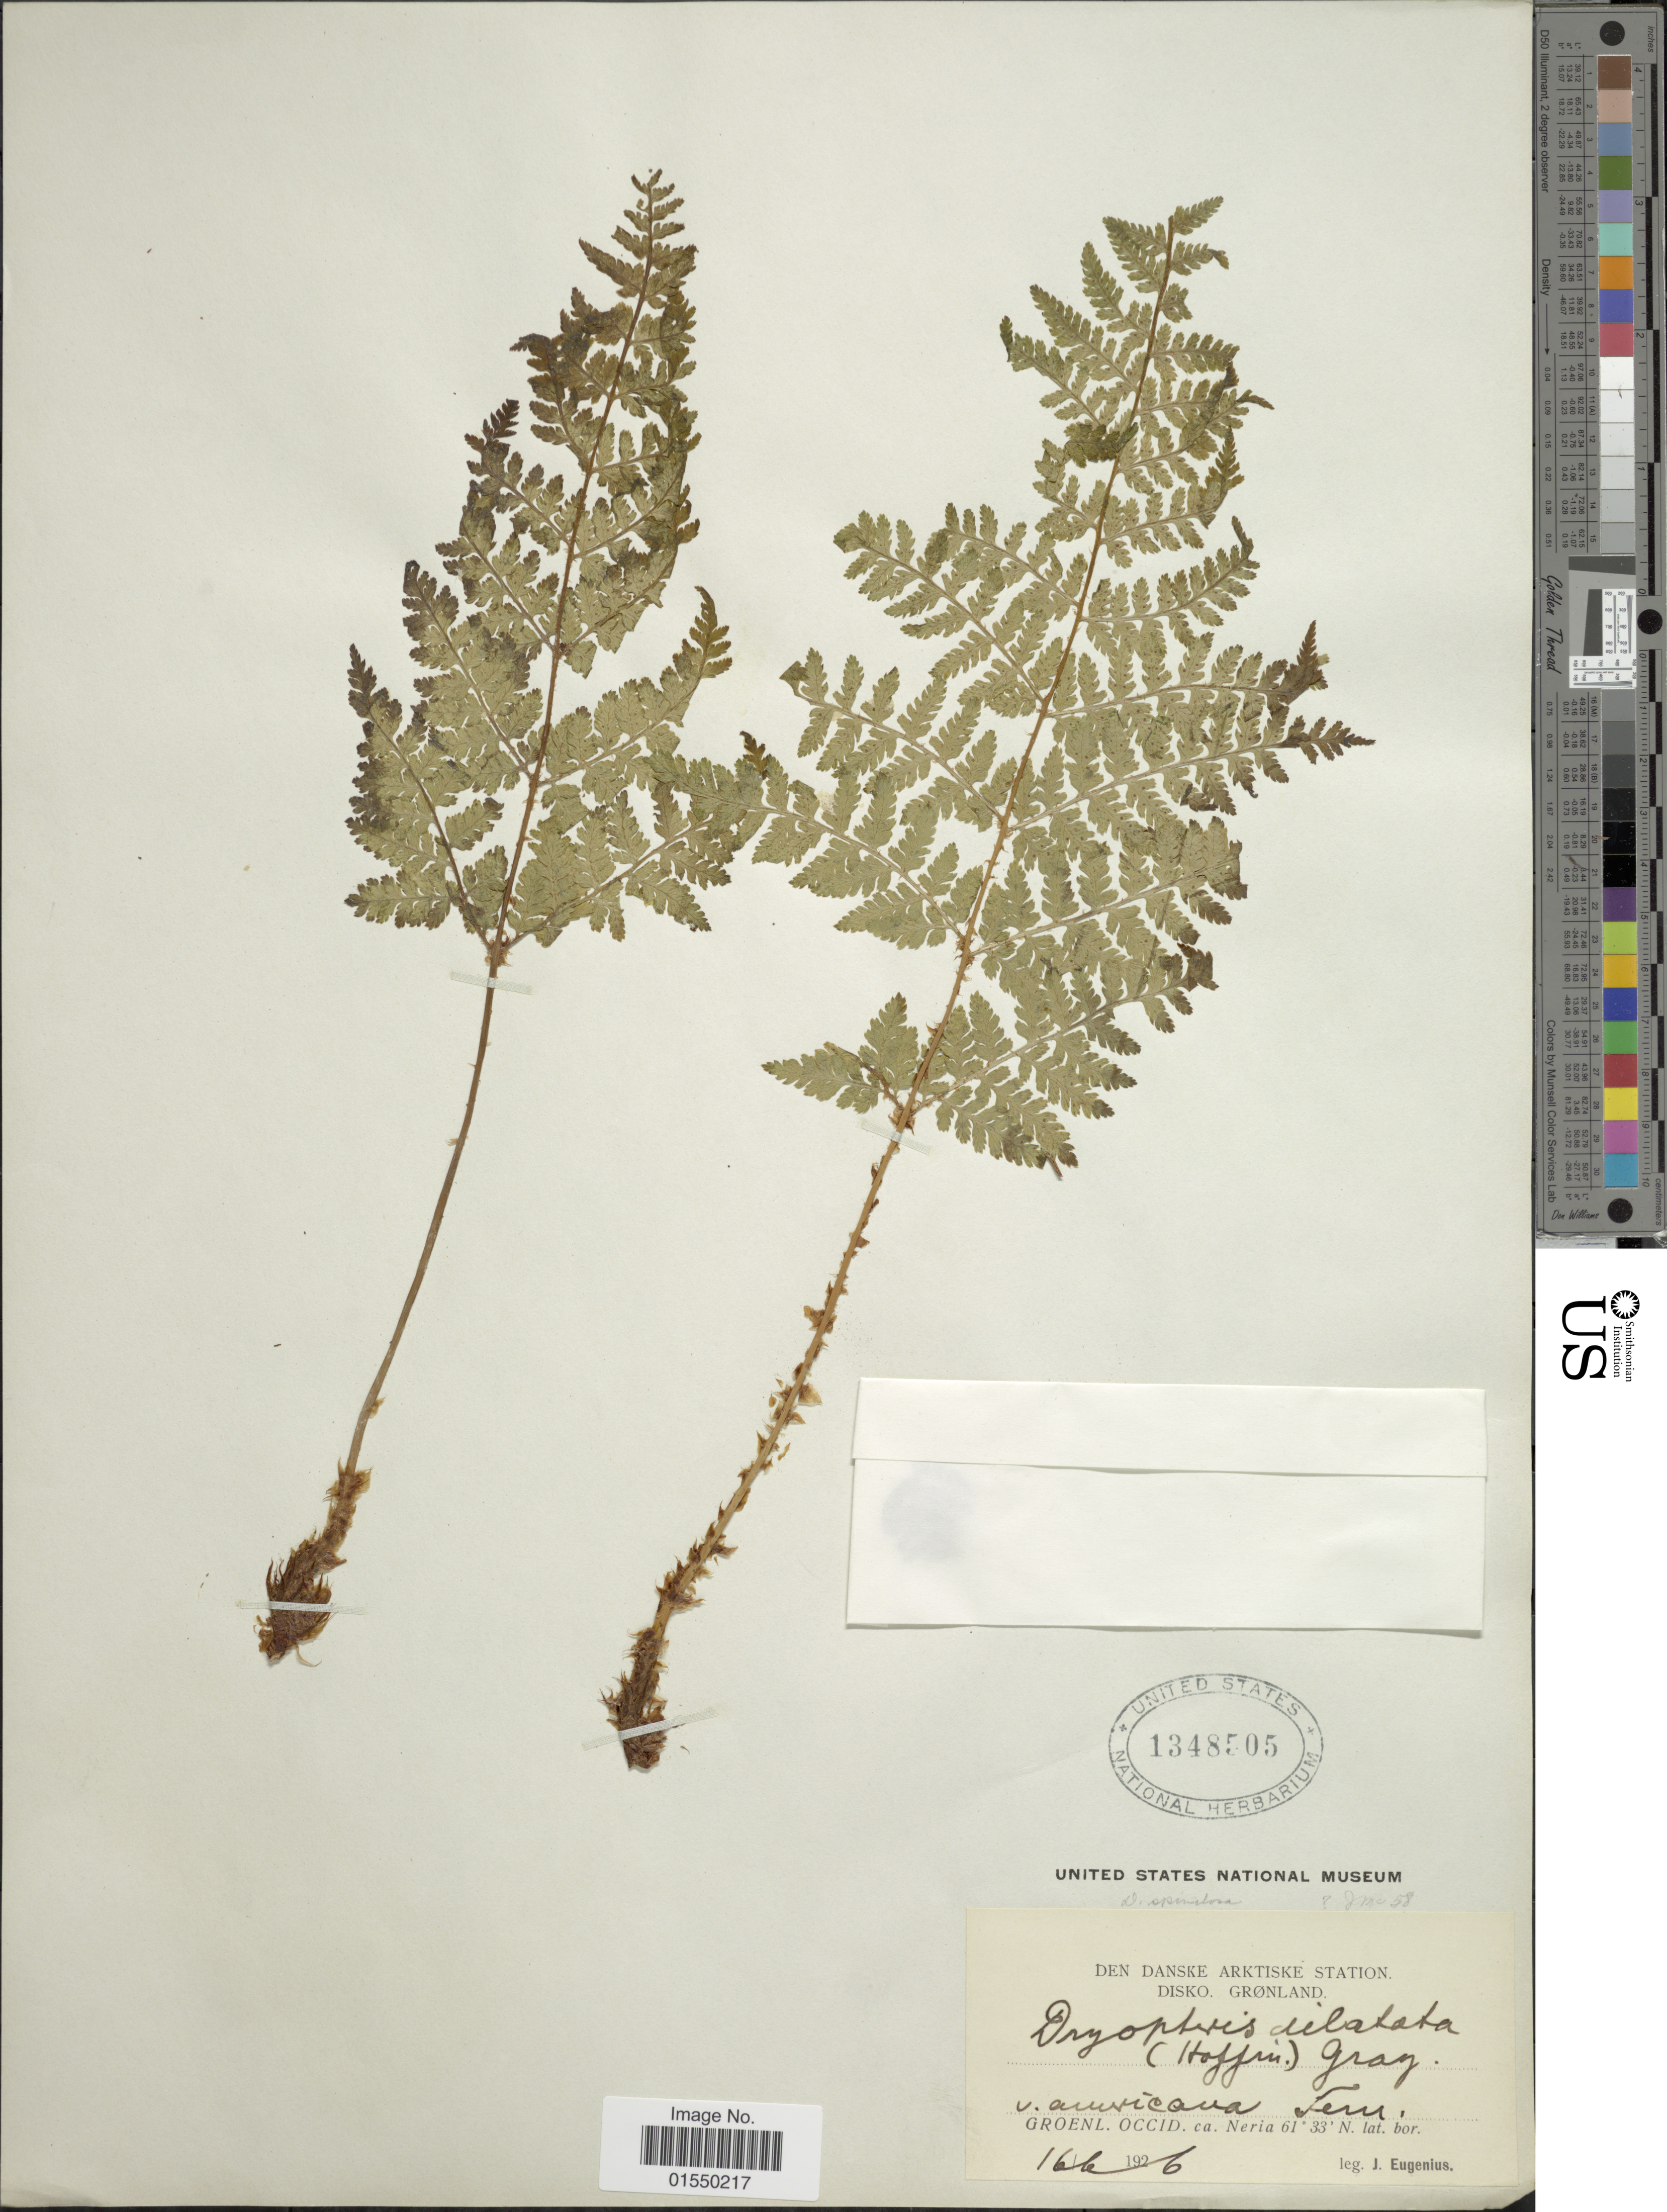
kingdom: Plantae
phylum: Tracheophyta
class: Polypodiopsida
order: Polypodiales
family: Dryopteridaceae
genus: Dryopteris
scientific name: Dryopteris carthusiana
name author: (Villars) H.P. Fuchs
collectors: J. Eugenius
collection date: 1926-12-16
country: Greenland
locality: Danske Arktiske Station, Disko. Gronland, Groenl. Occid. ca Neria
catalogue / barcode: US 1348505